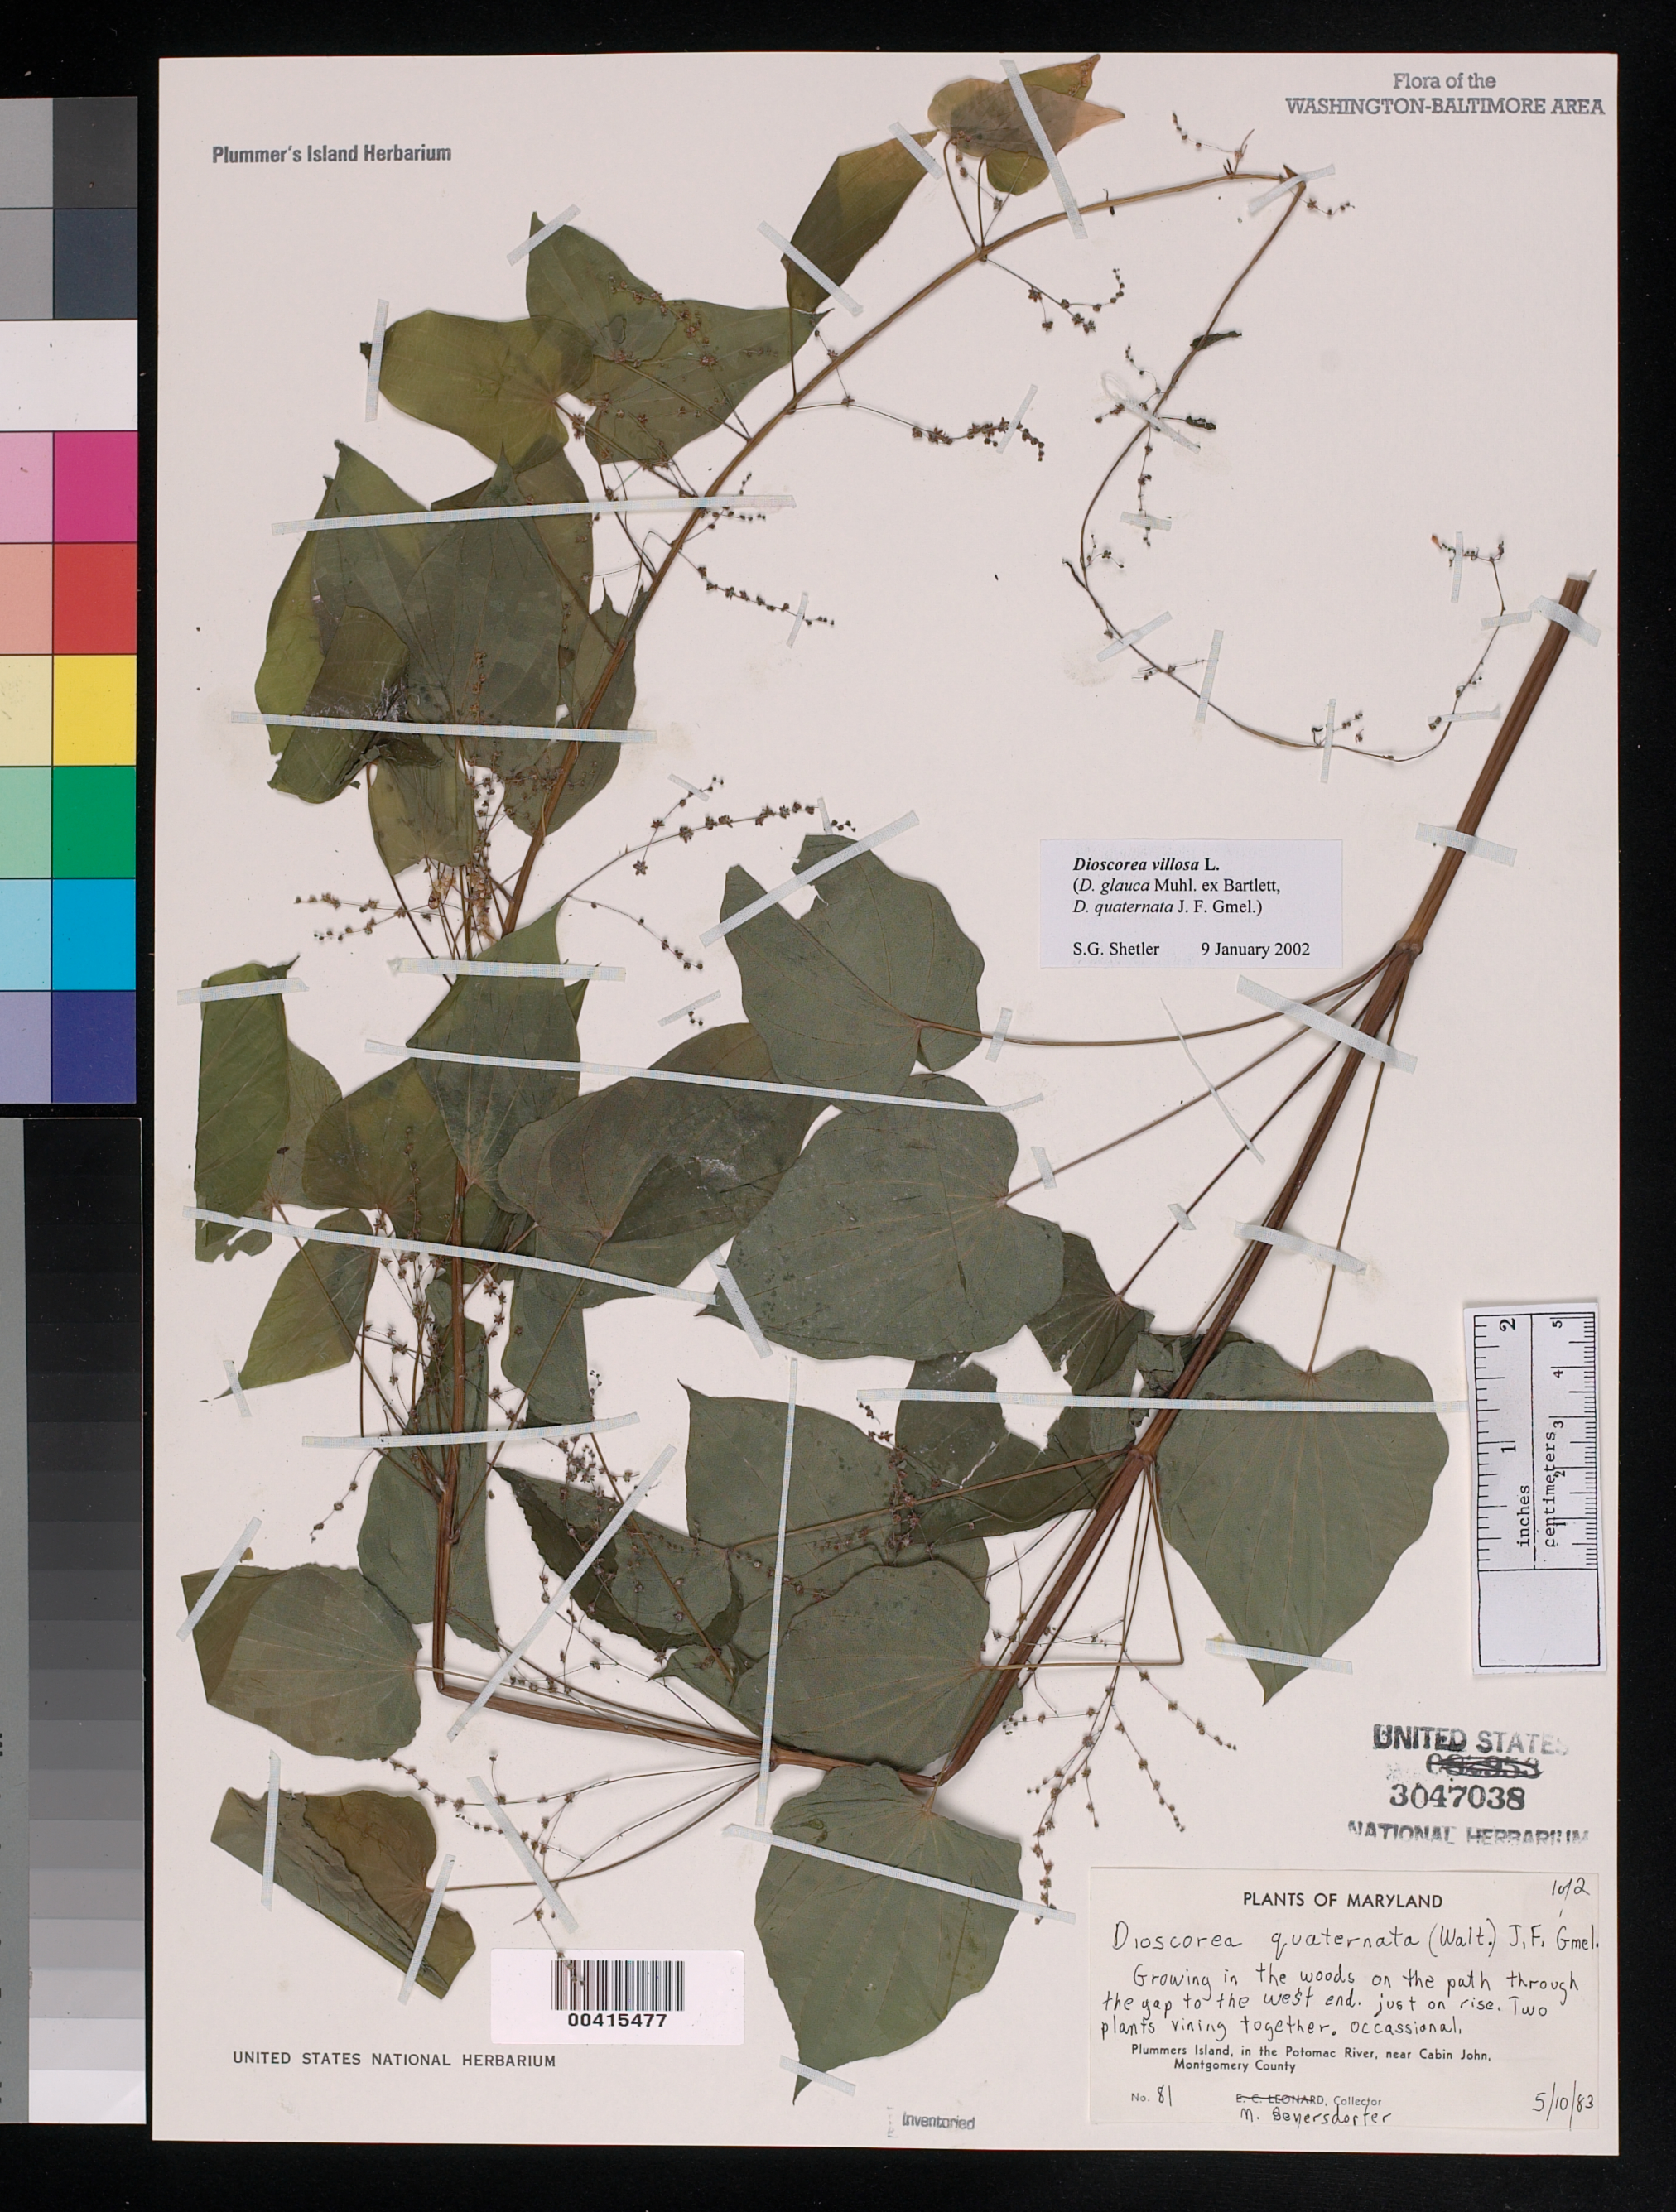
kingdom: Plantae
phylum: Tracheophyta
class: Liliopsida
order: Dioscoreales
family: Dioscoreaceae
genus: Dioscorea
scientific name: Dioscorea villosa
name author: L.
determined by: Shetler, Stanwyn G., (US), NMNH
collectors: M. Beyersdorfer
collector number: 81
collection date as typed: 10 May 1983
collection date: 1983-05-10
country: United States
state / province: Maryland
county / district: Montgomery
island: Plummers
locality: Plummer's Island, on path through the Gap to the west end C. & O. Canal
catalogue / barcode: US 3047038